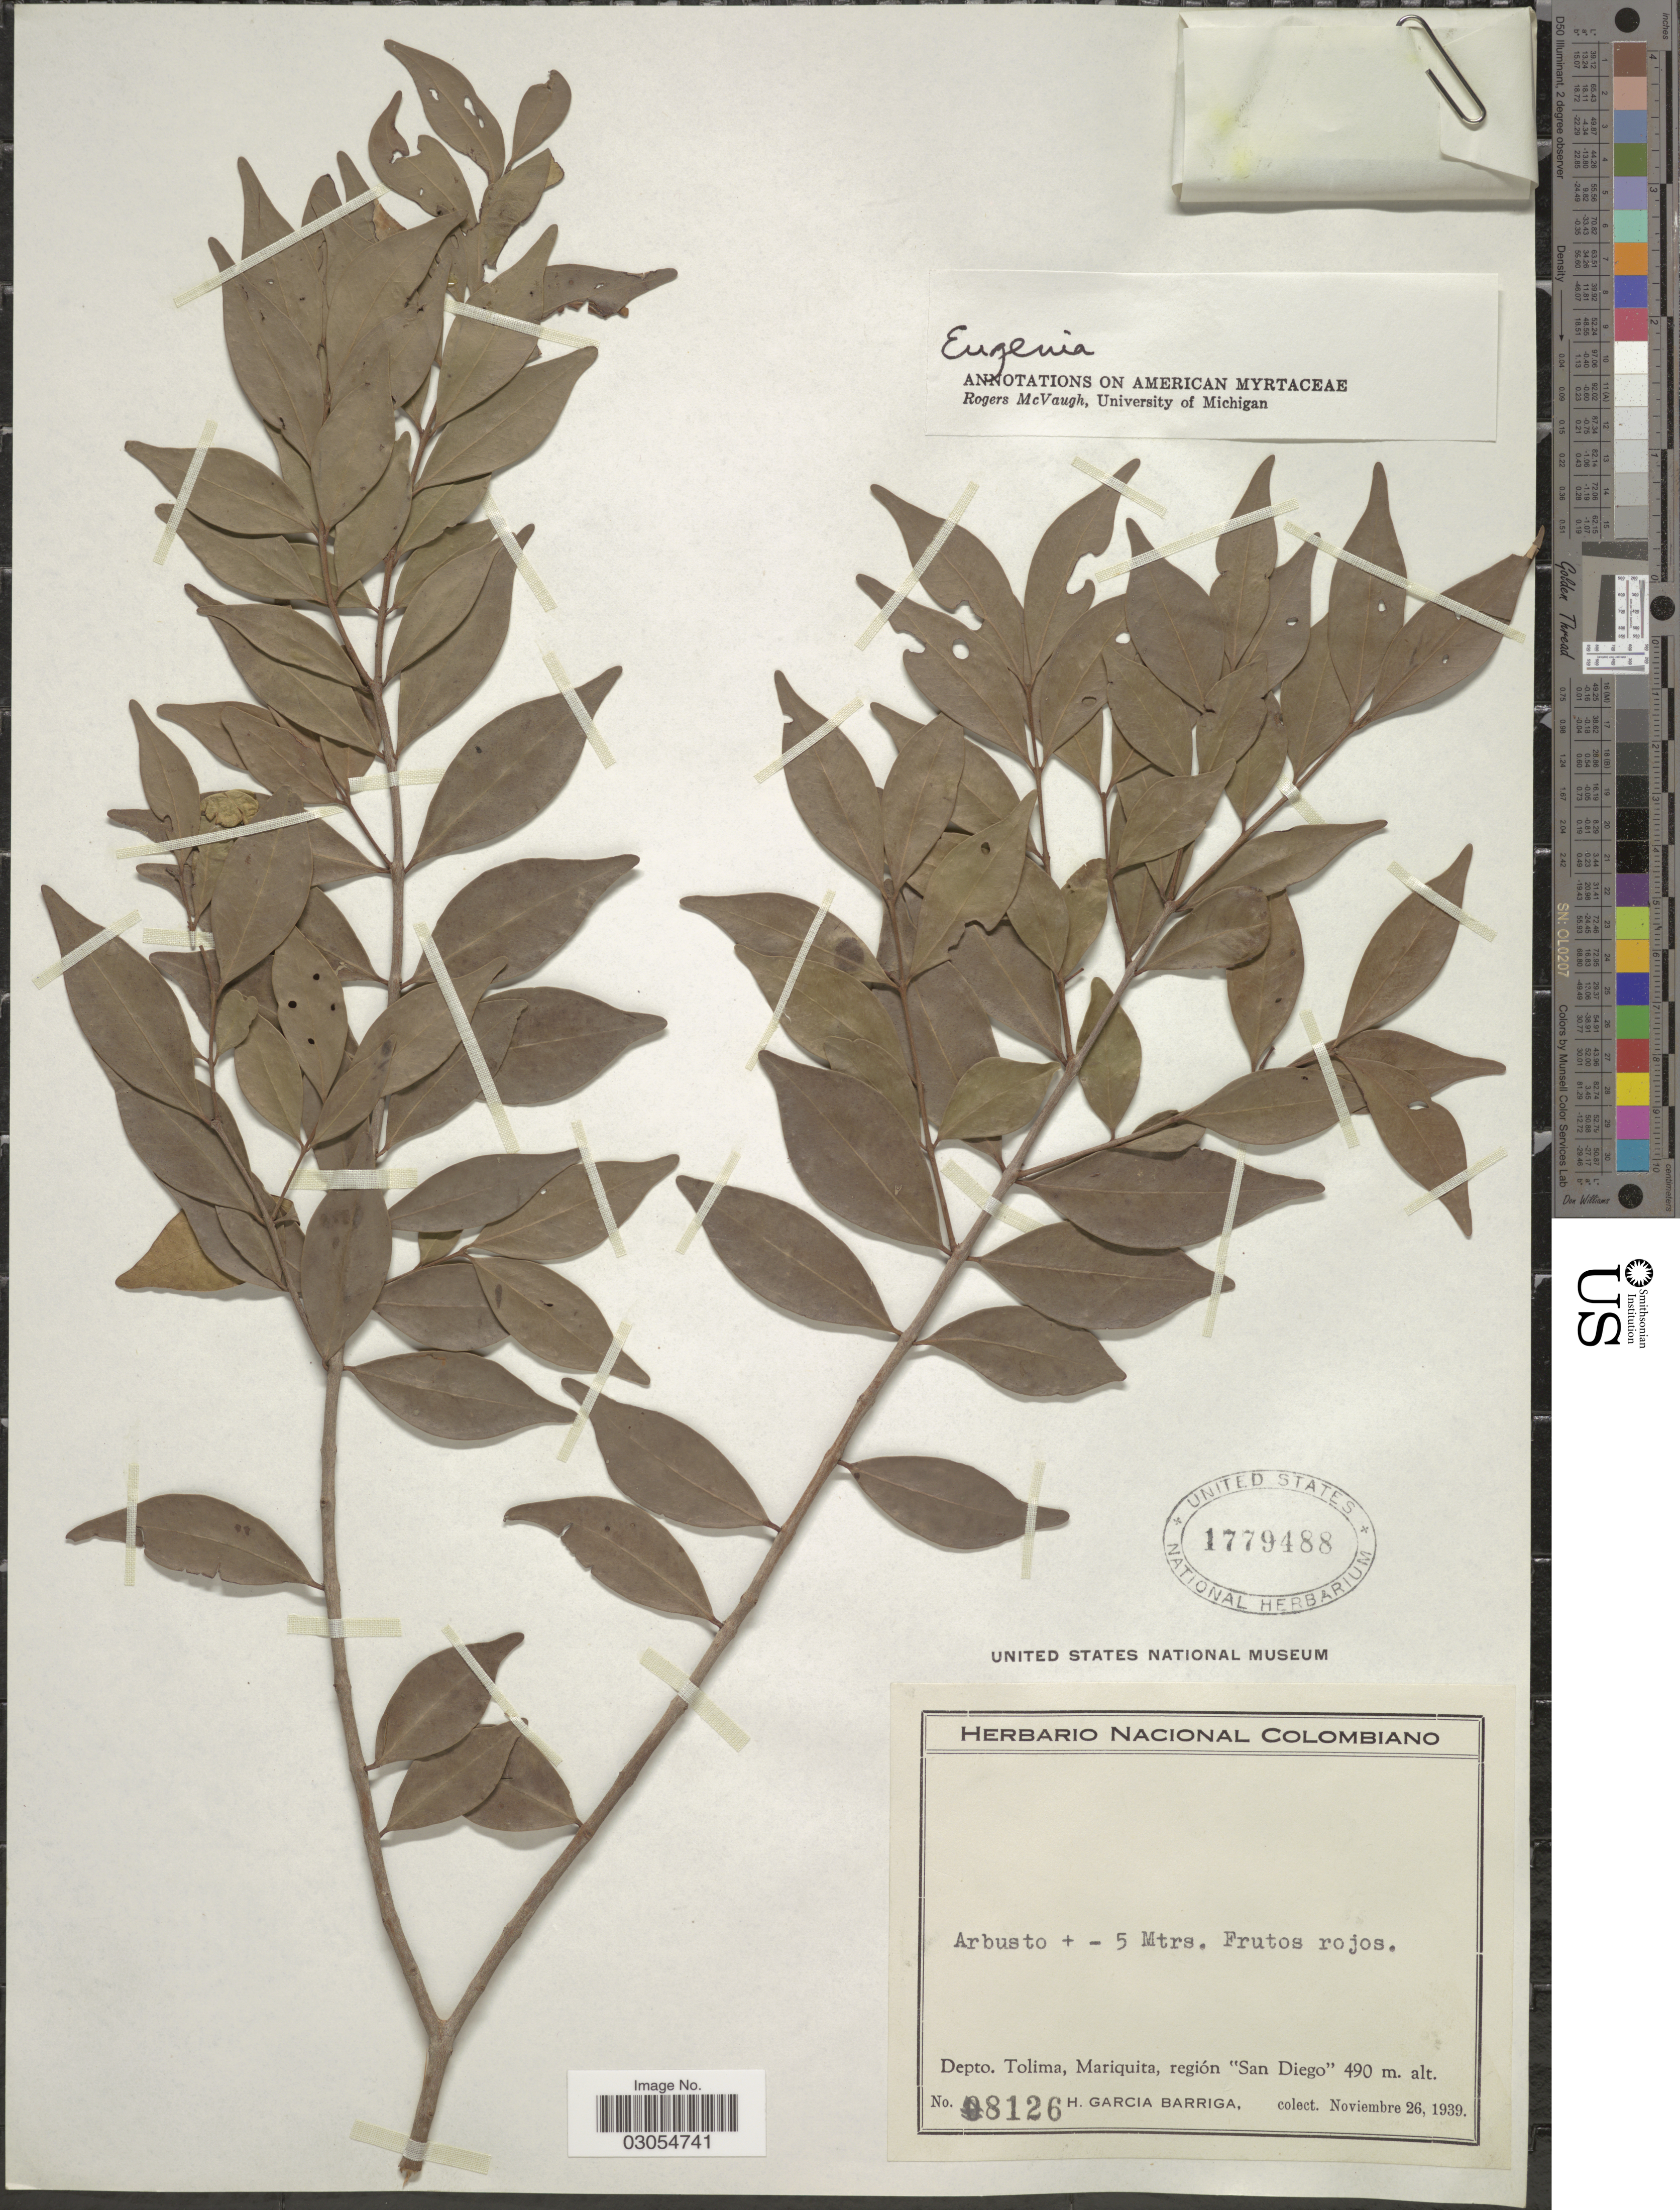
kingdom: Plantae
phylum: Tracheophyta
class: Magnoliopsida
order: Myrtales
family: Myrtaceae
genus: Eugenia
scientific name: Eugenia sp.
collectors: H. García Barriga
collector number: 8126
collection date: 1939-11-26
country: Colombia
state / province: Tolima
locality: Depto. Tolima, Mariquita, región "San Diego".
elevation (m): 490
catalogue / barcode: US 1779488